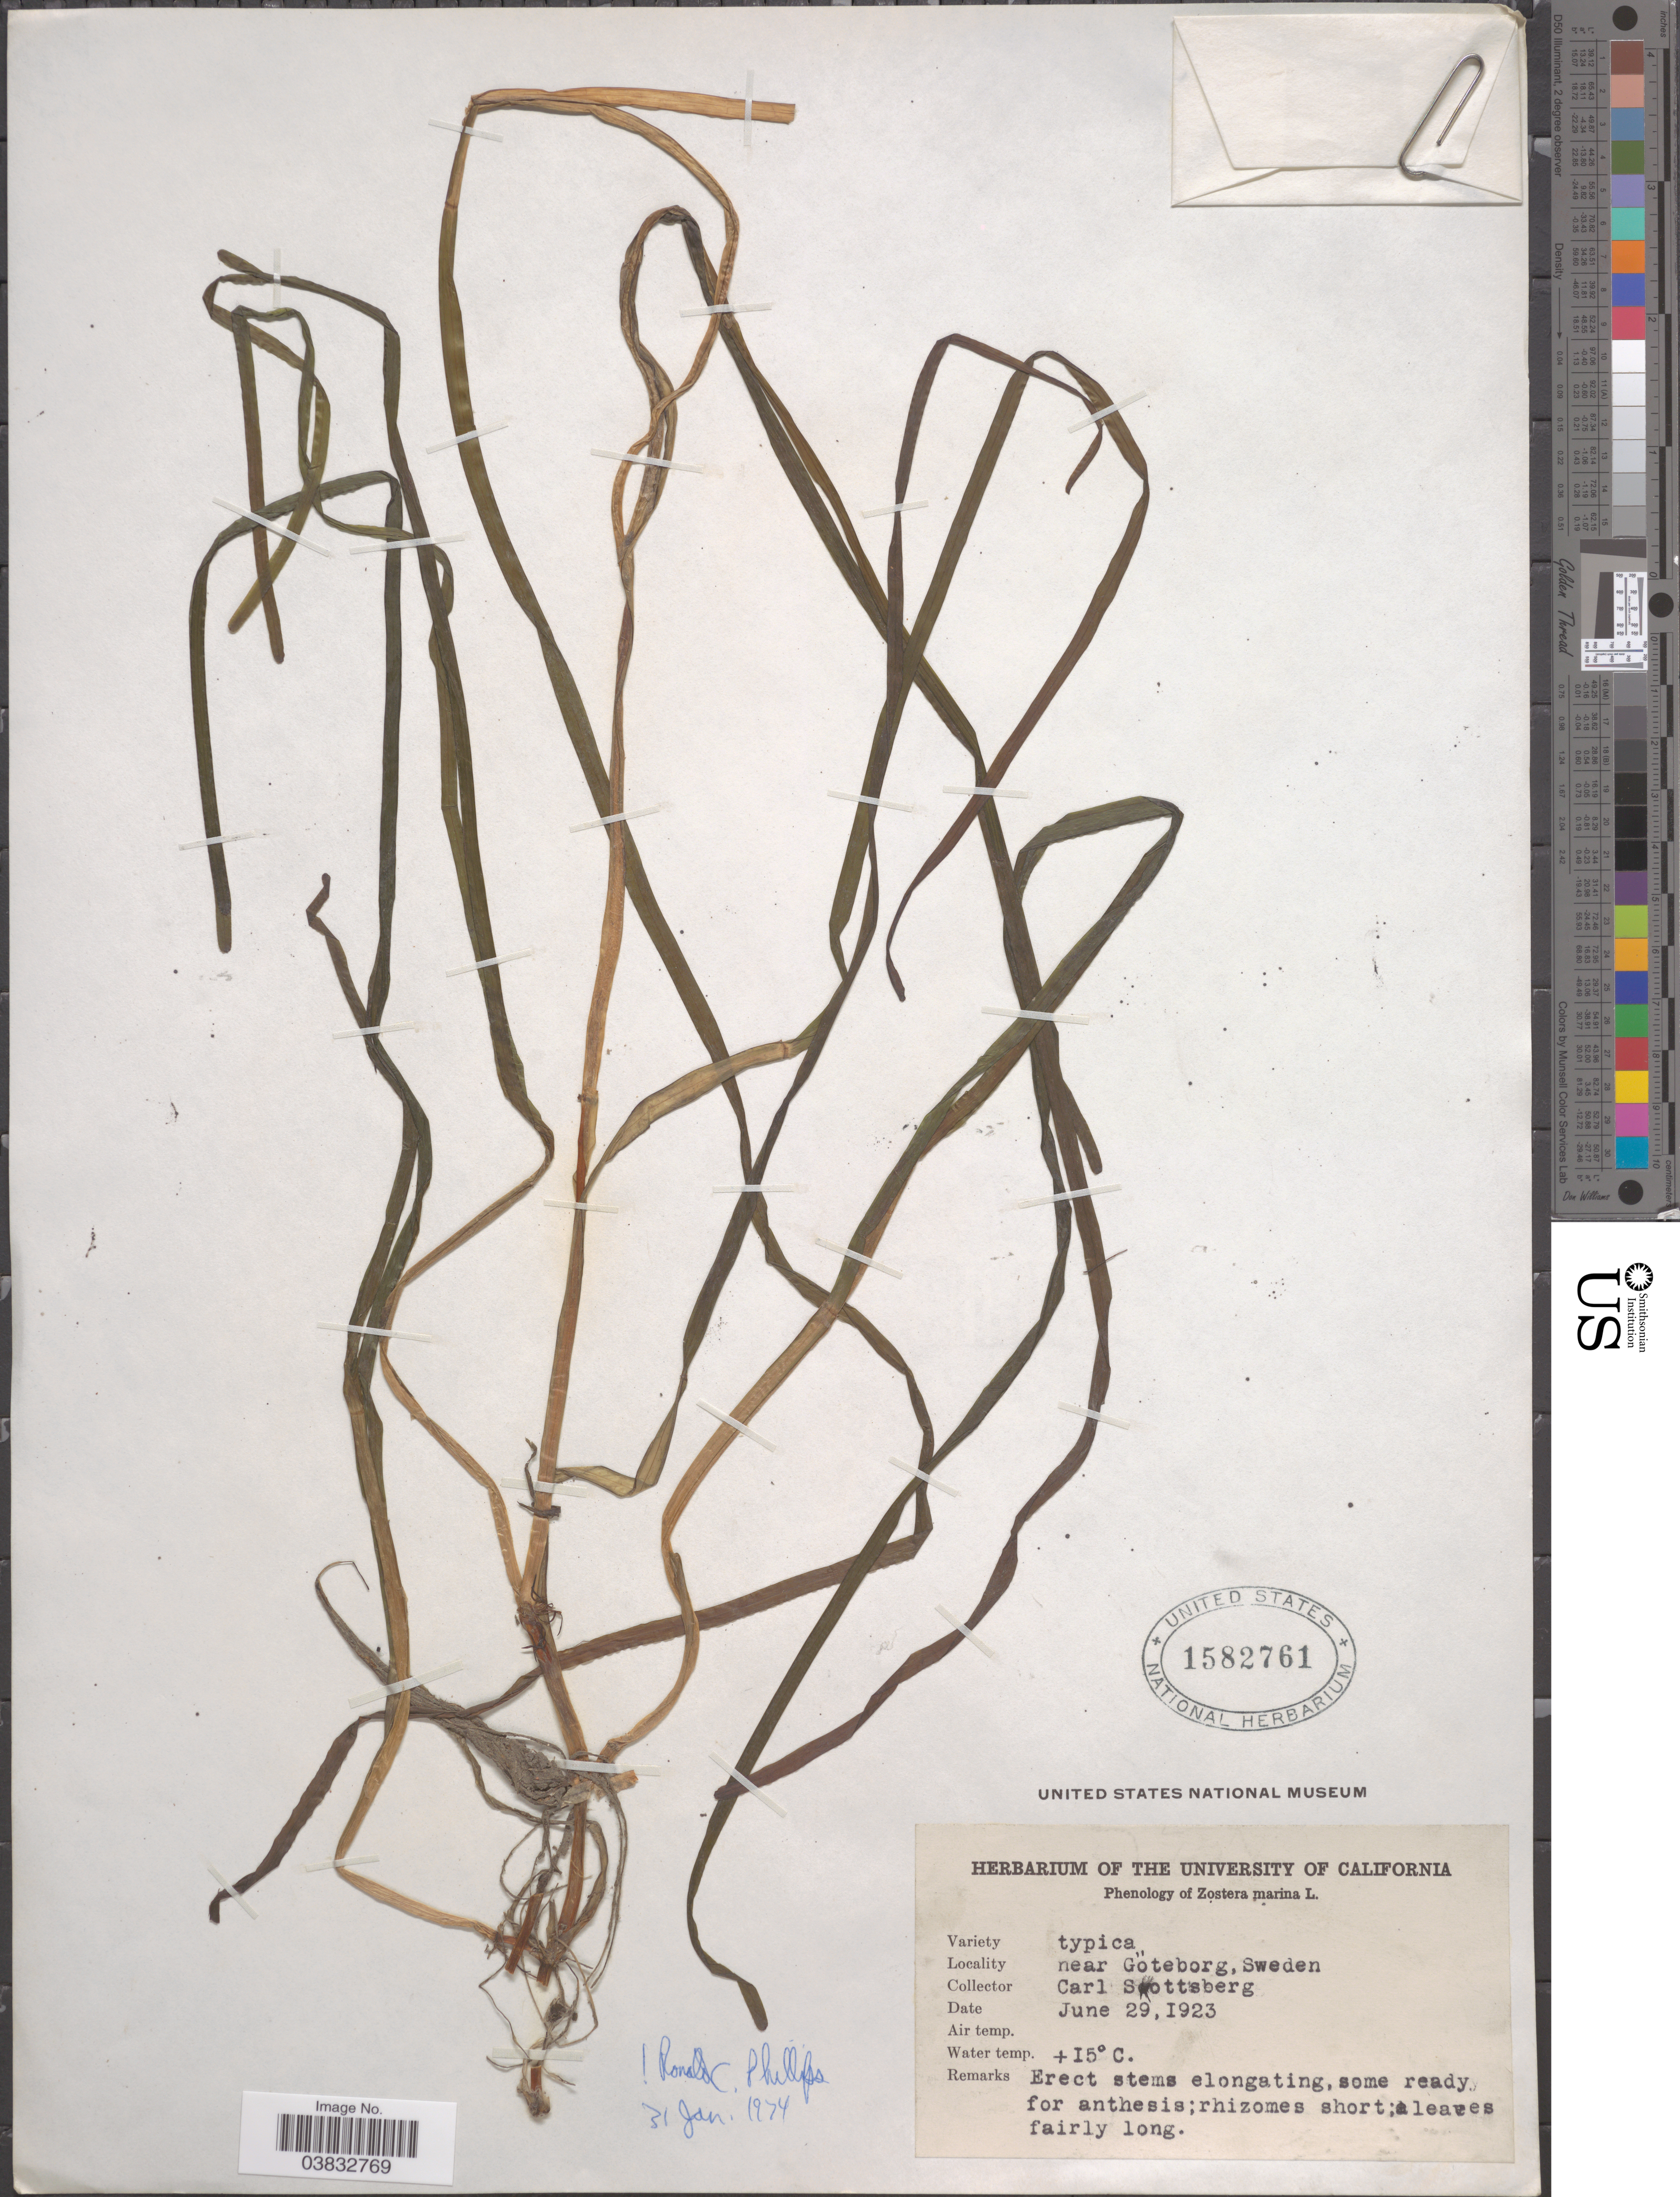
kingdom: Plantae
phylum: Tracheophyta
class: Liliopsida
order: Alismatales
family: Zosteraceae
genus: Zostera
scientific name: Zostera marina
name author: L.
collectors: C. Scottsberg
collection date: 1923-06-29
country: Sweden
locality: Near Göteborg.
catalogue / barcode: US 1582761